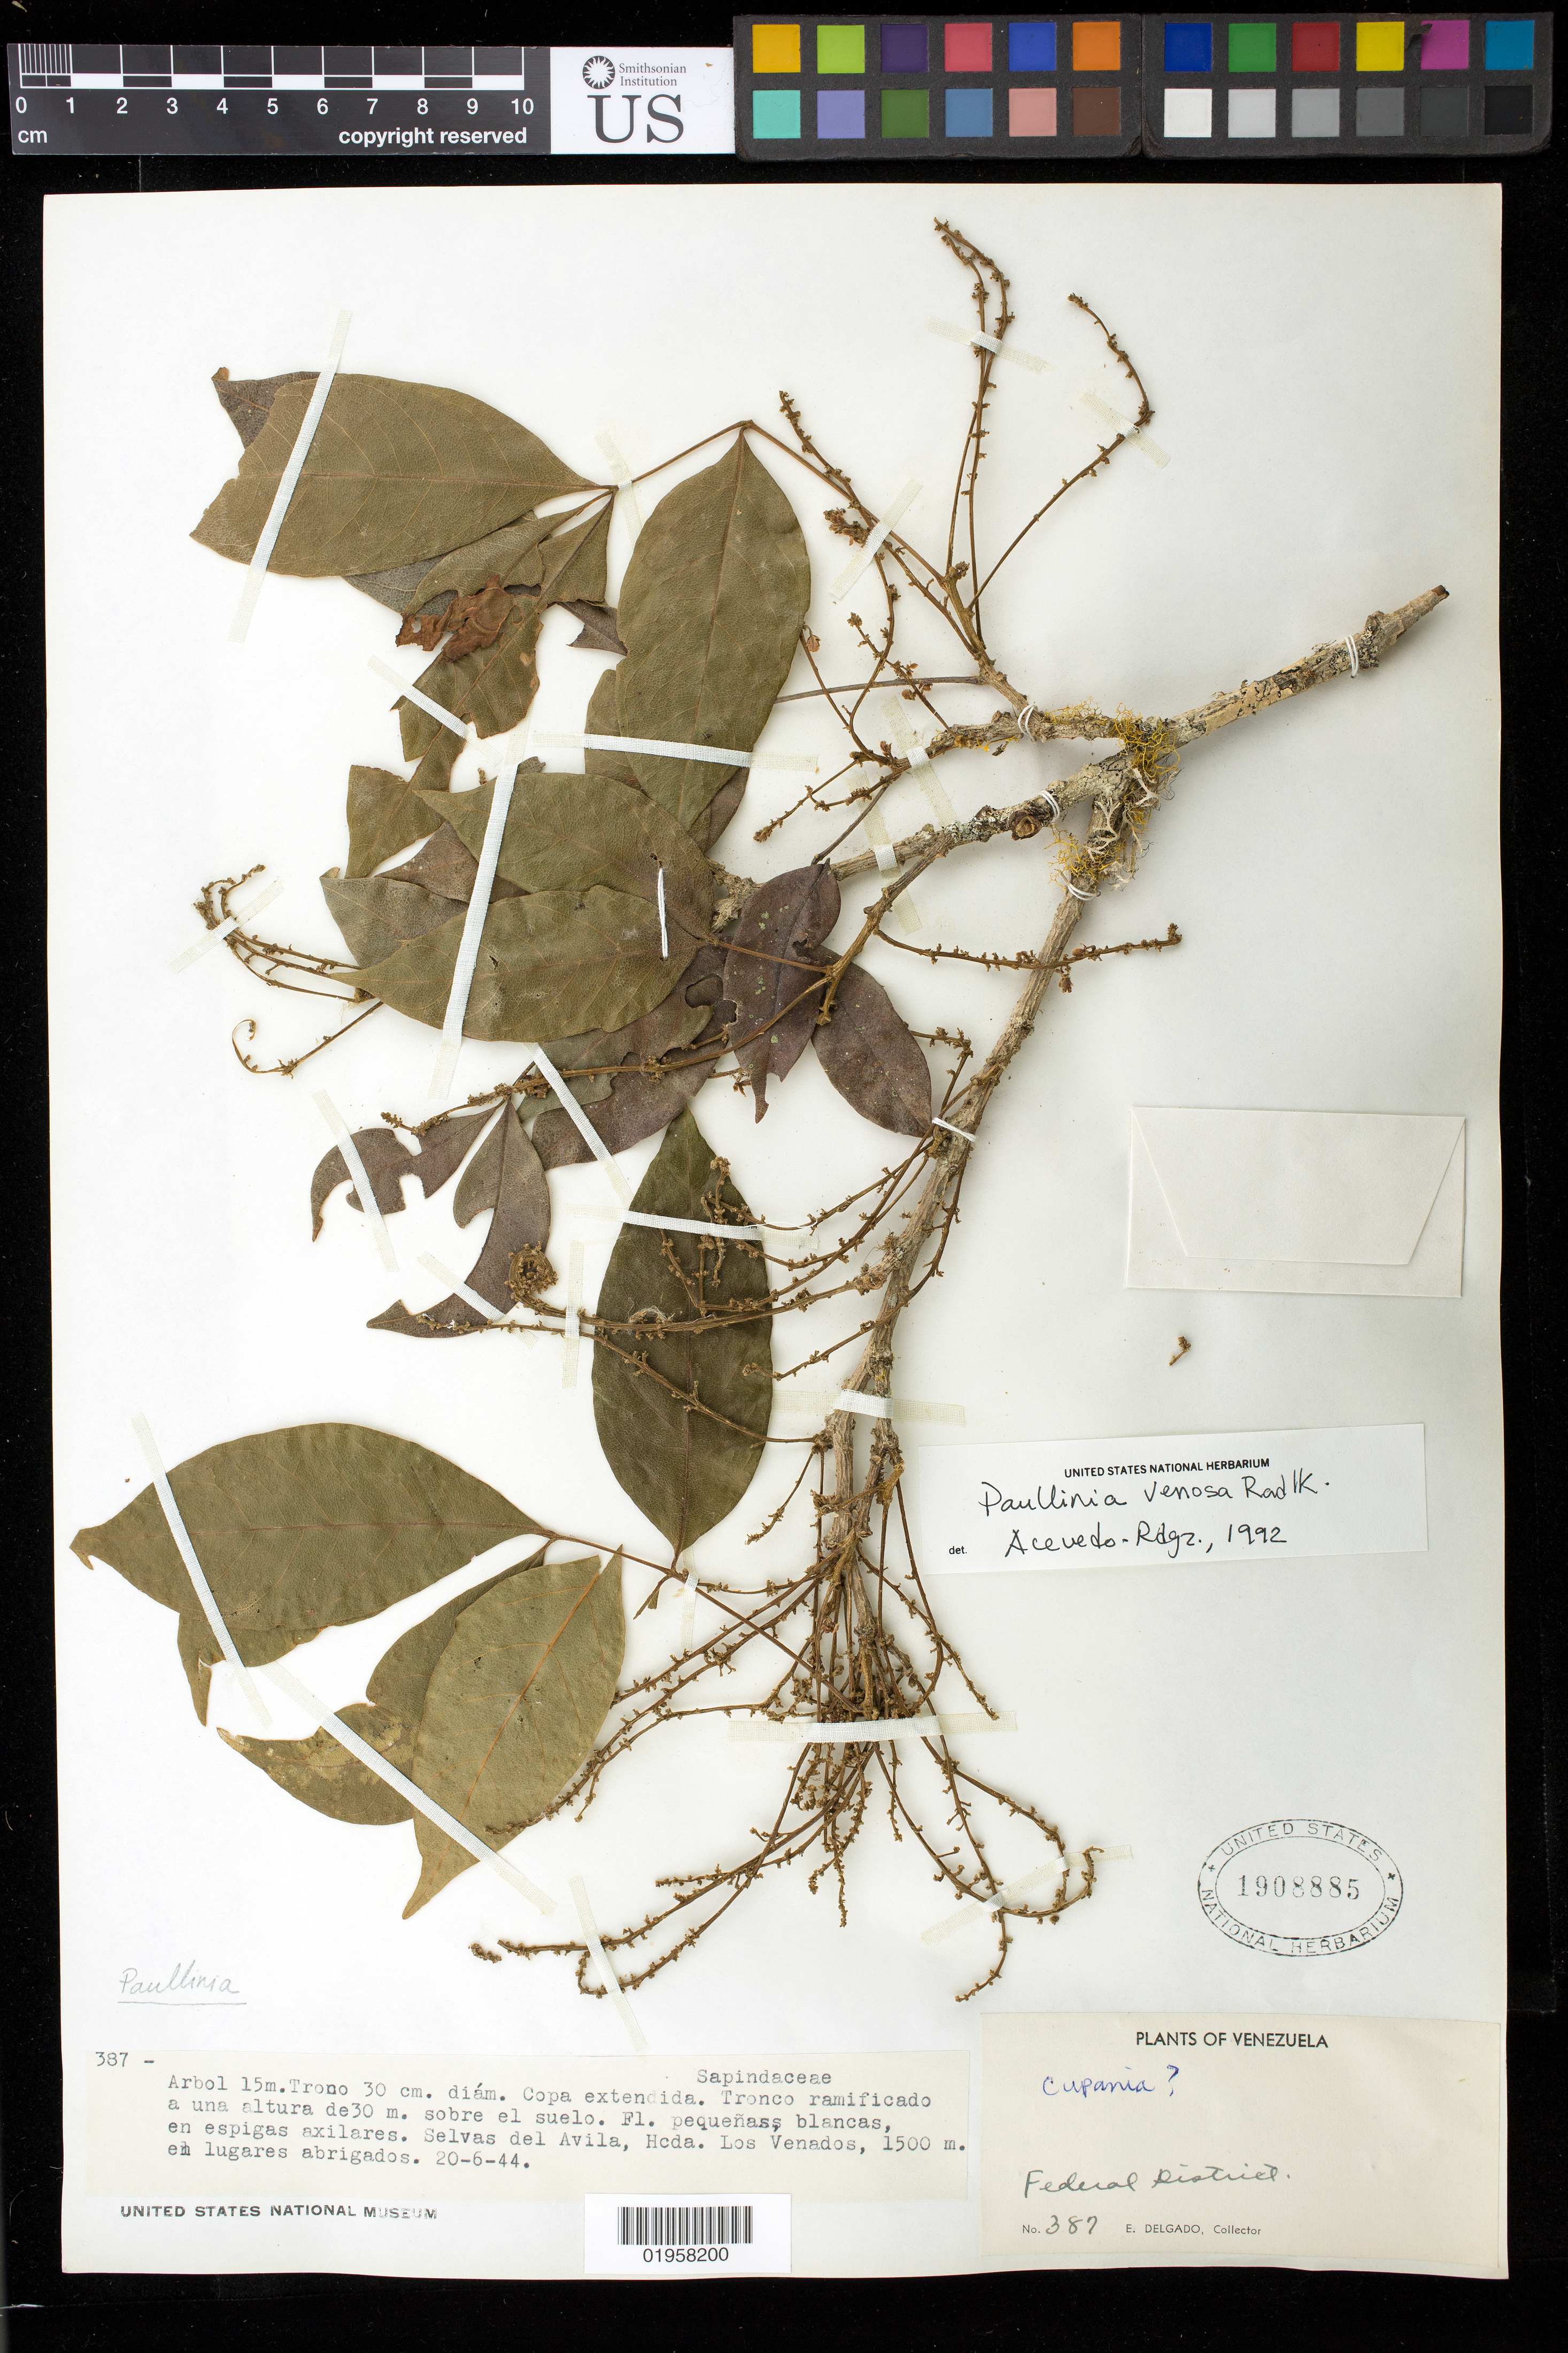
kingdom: Plantae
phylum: Tracheophyta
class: Magnoliopsida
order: Sapindales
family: Sapindaceae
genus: Paullinia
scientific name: Paullinia venosa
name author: Radlk.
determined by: Acevedo-Rodríguez, P., (BOT), Smithsonian Institution - National Museum of Natural History (UNITED STATES)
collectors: E. Delgado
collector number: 387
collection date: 1944-06-20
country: Venezuela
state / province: Distrito Federal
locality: Avila, Hcda. Los Venados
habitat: Selvas. Em lugares abrigados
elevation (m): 1500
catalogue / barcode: US 1908885